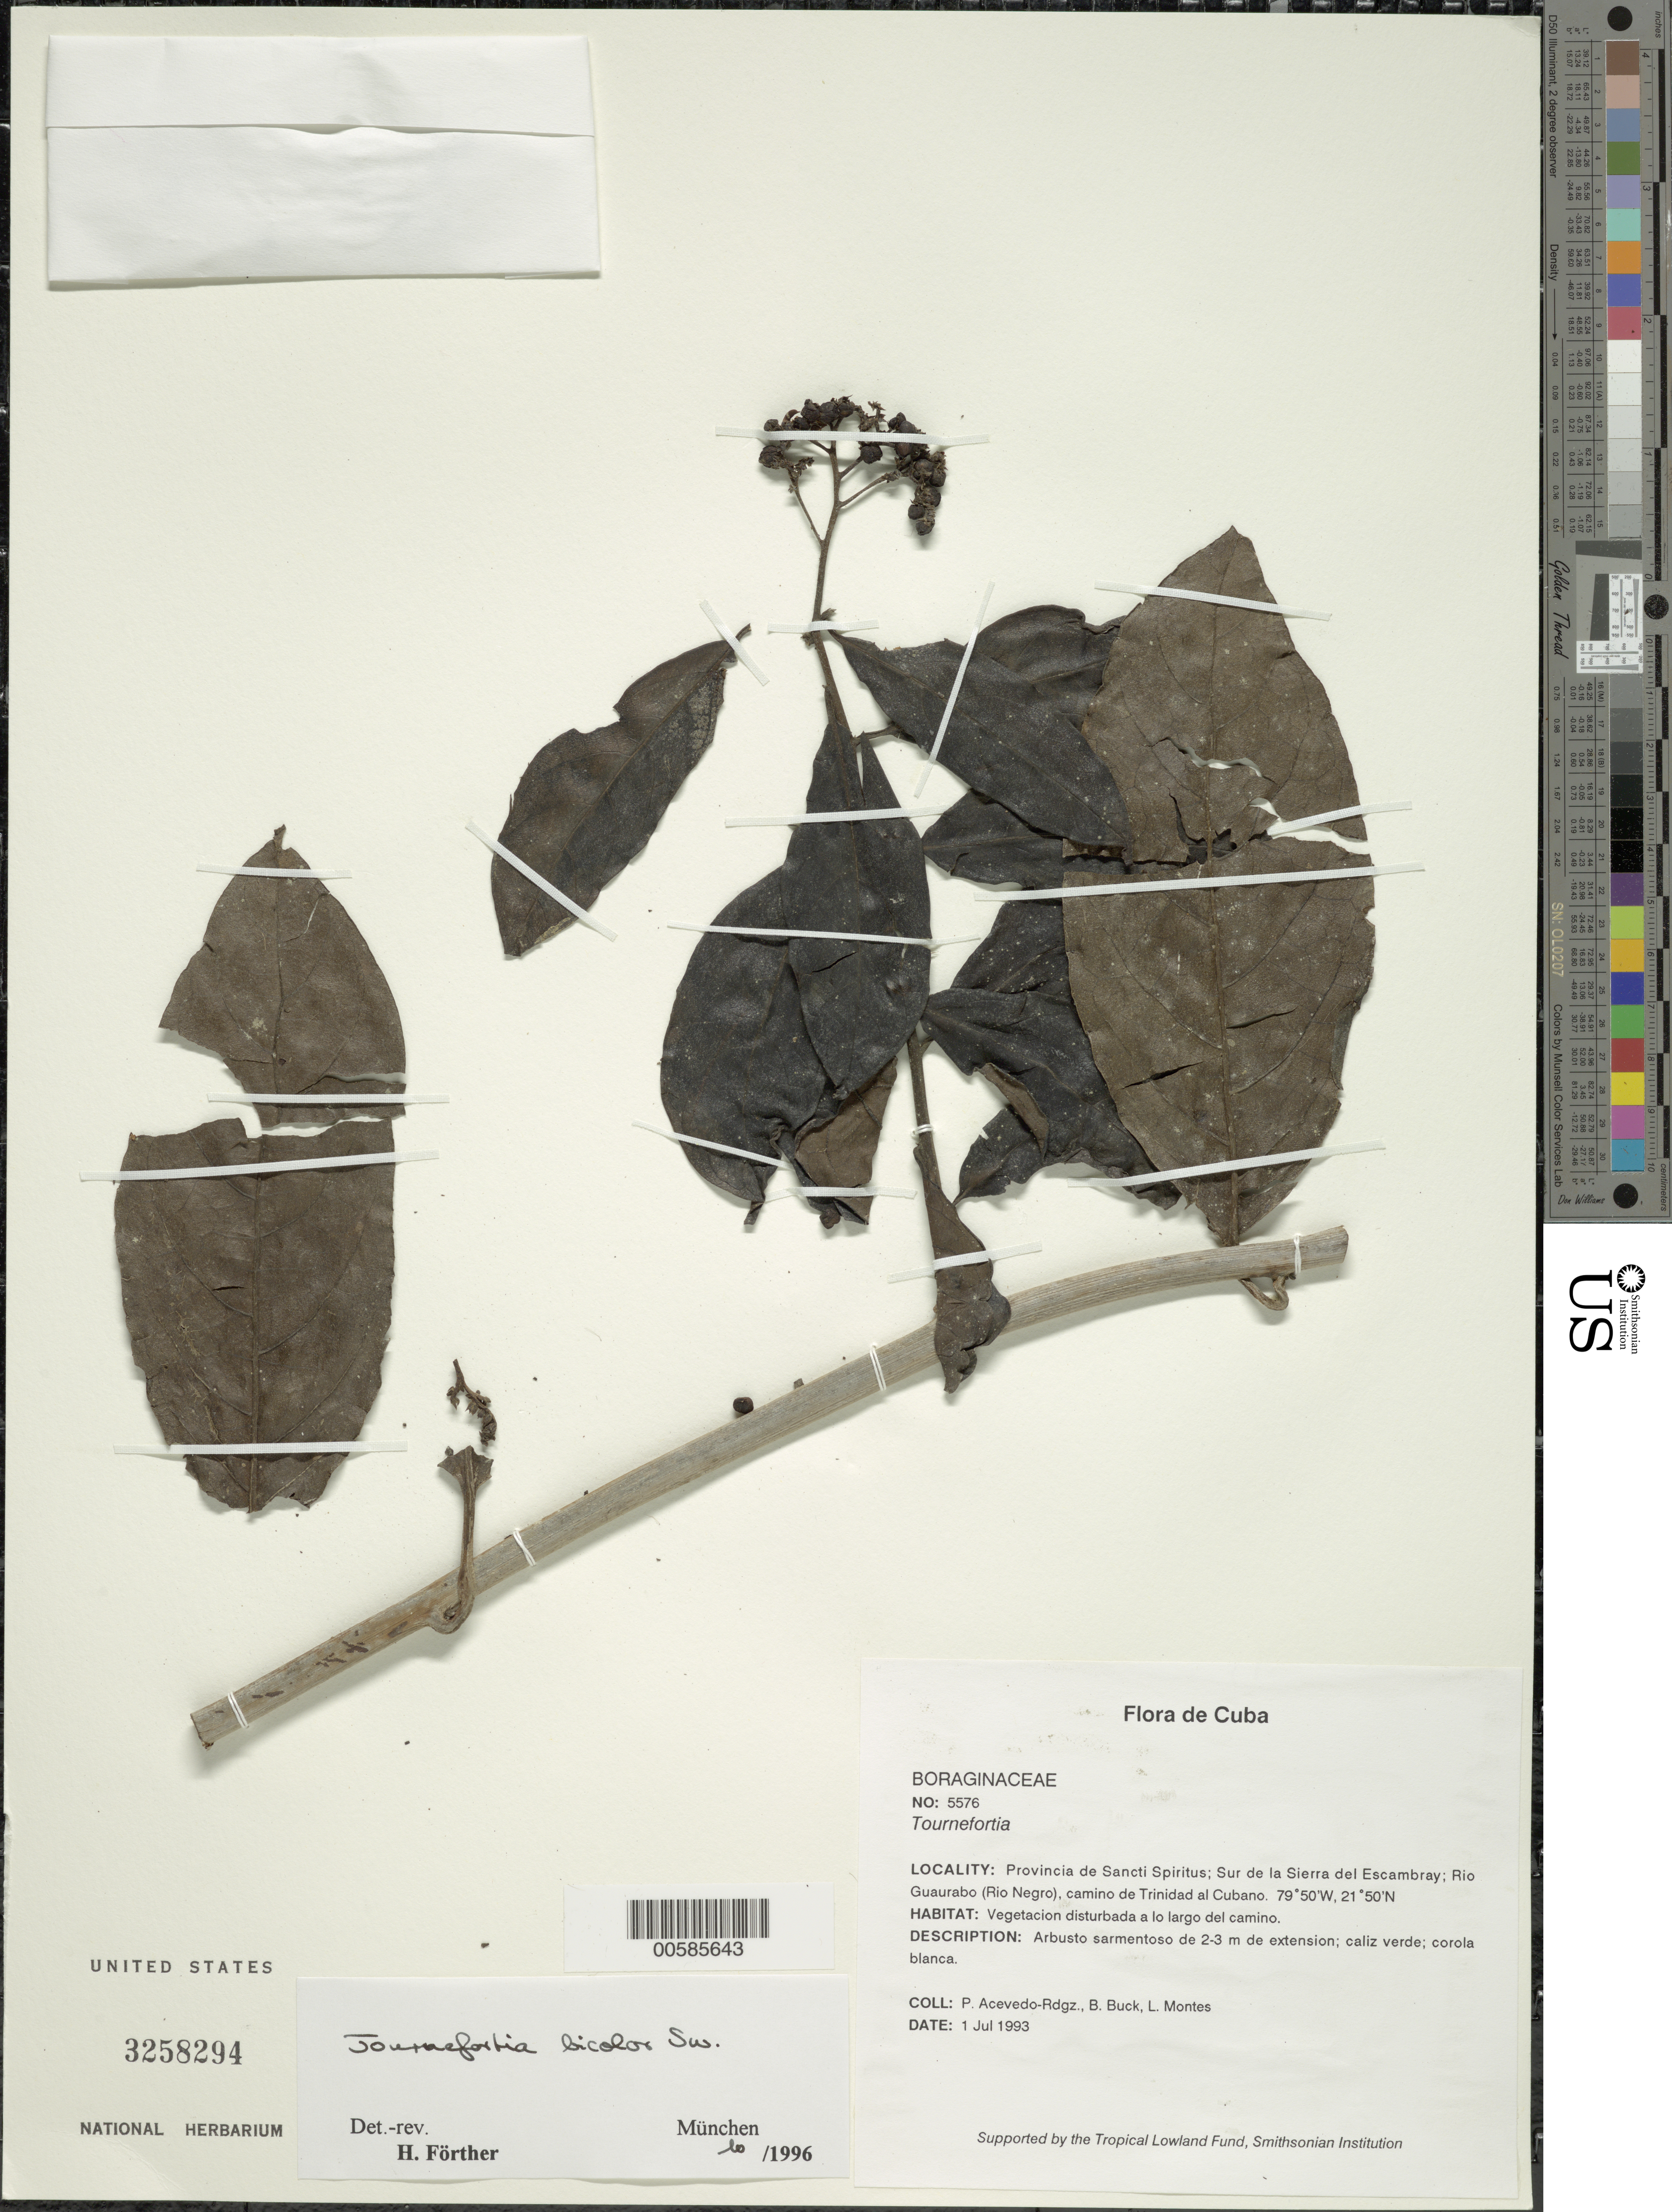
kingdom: Plantae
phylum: Tracheophyta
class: Magnoliopsida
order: Boraginales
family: Heliotropiaceae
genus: Tournefortia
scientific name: Tournefortia bicolor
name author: Sw.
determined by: Oviedo, R.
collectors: P. Acevedo-Rodr., B. Buck & L. Montes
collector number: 5576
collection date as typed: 01 Jul 1993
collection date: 1993-07-01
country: Cuba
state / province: Sancti Spiritus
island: Cuba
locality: Sur de la Sierra del Escambray; Río Guaurabo (Río Negro), camino de Trinidad al Cubano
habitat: Vegetacion disturbada a lo largo del camino.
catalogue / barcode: US 3258294